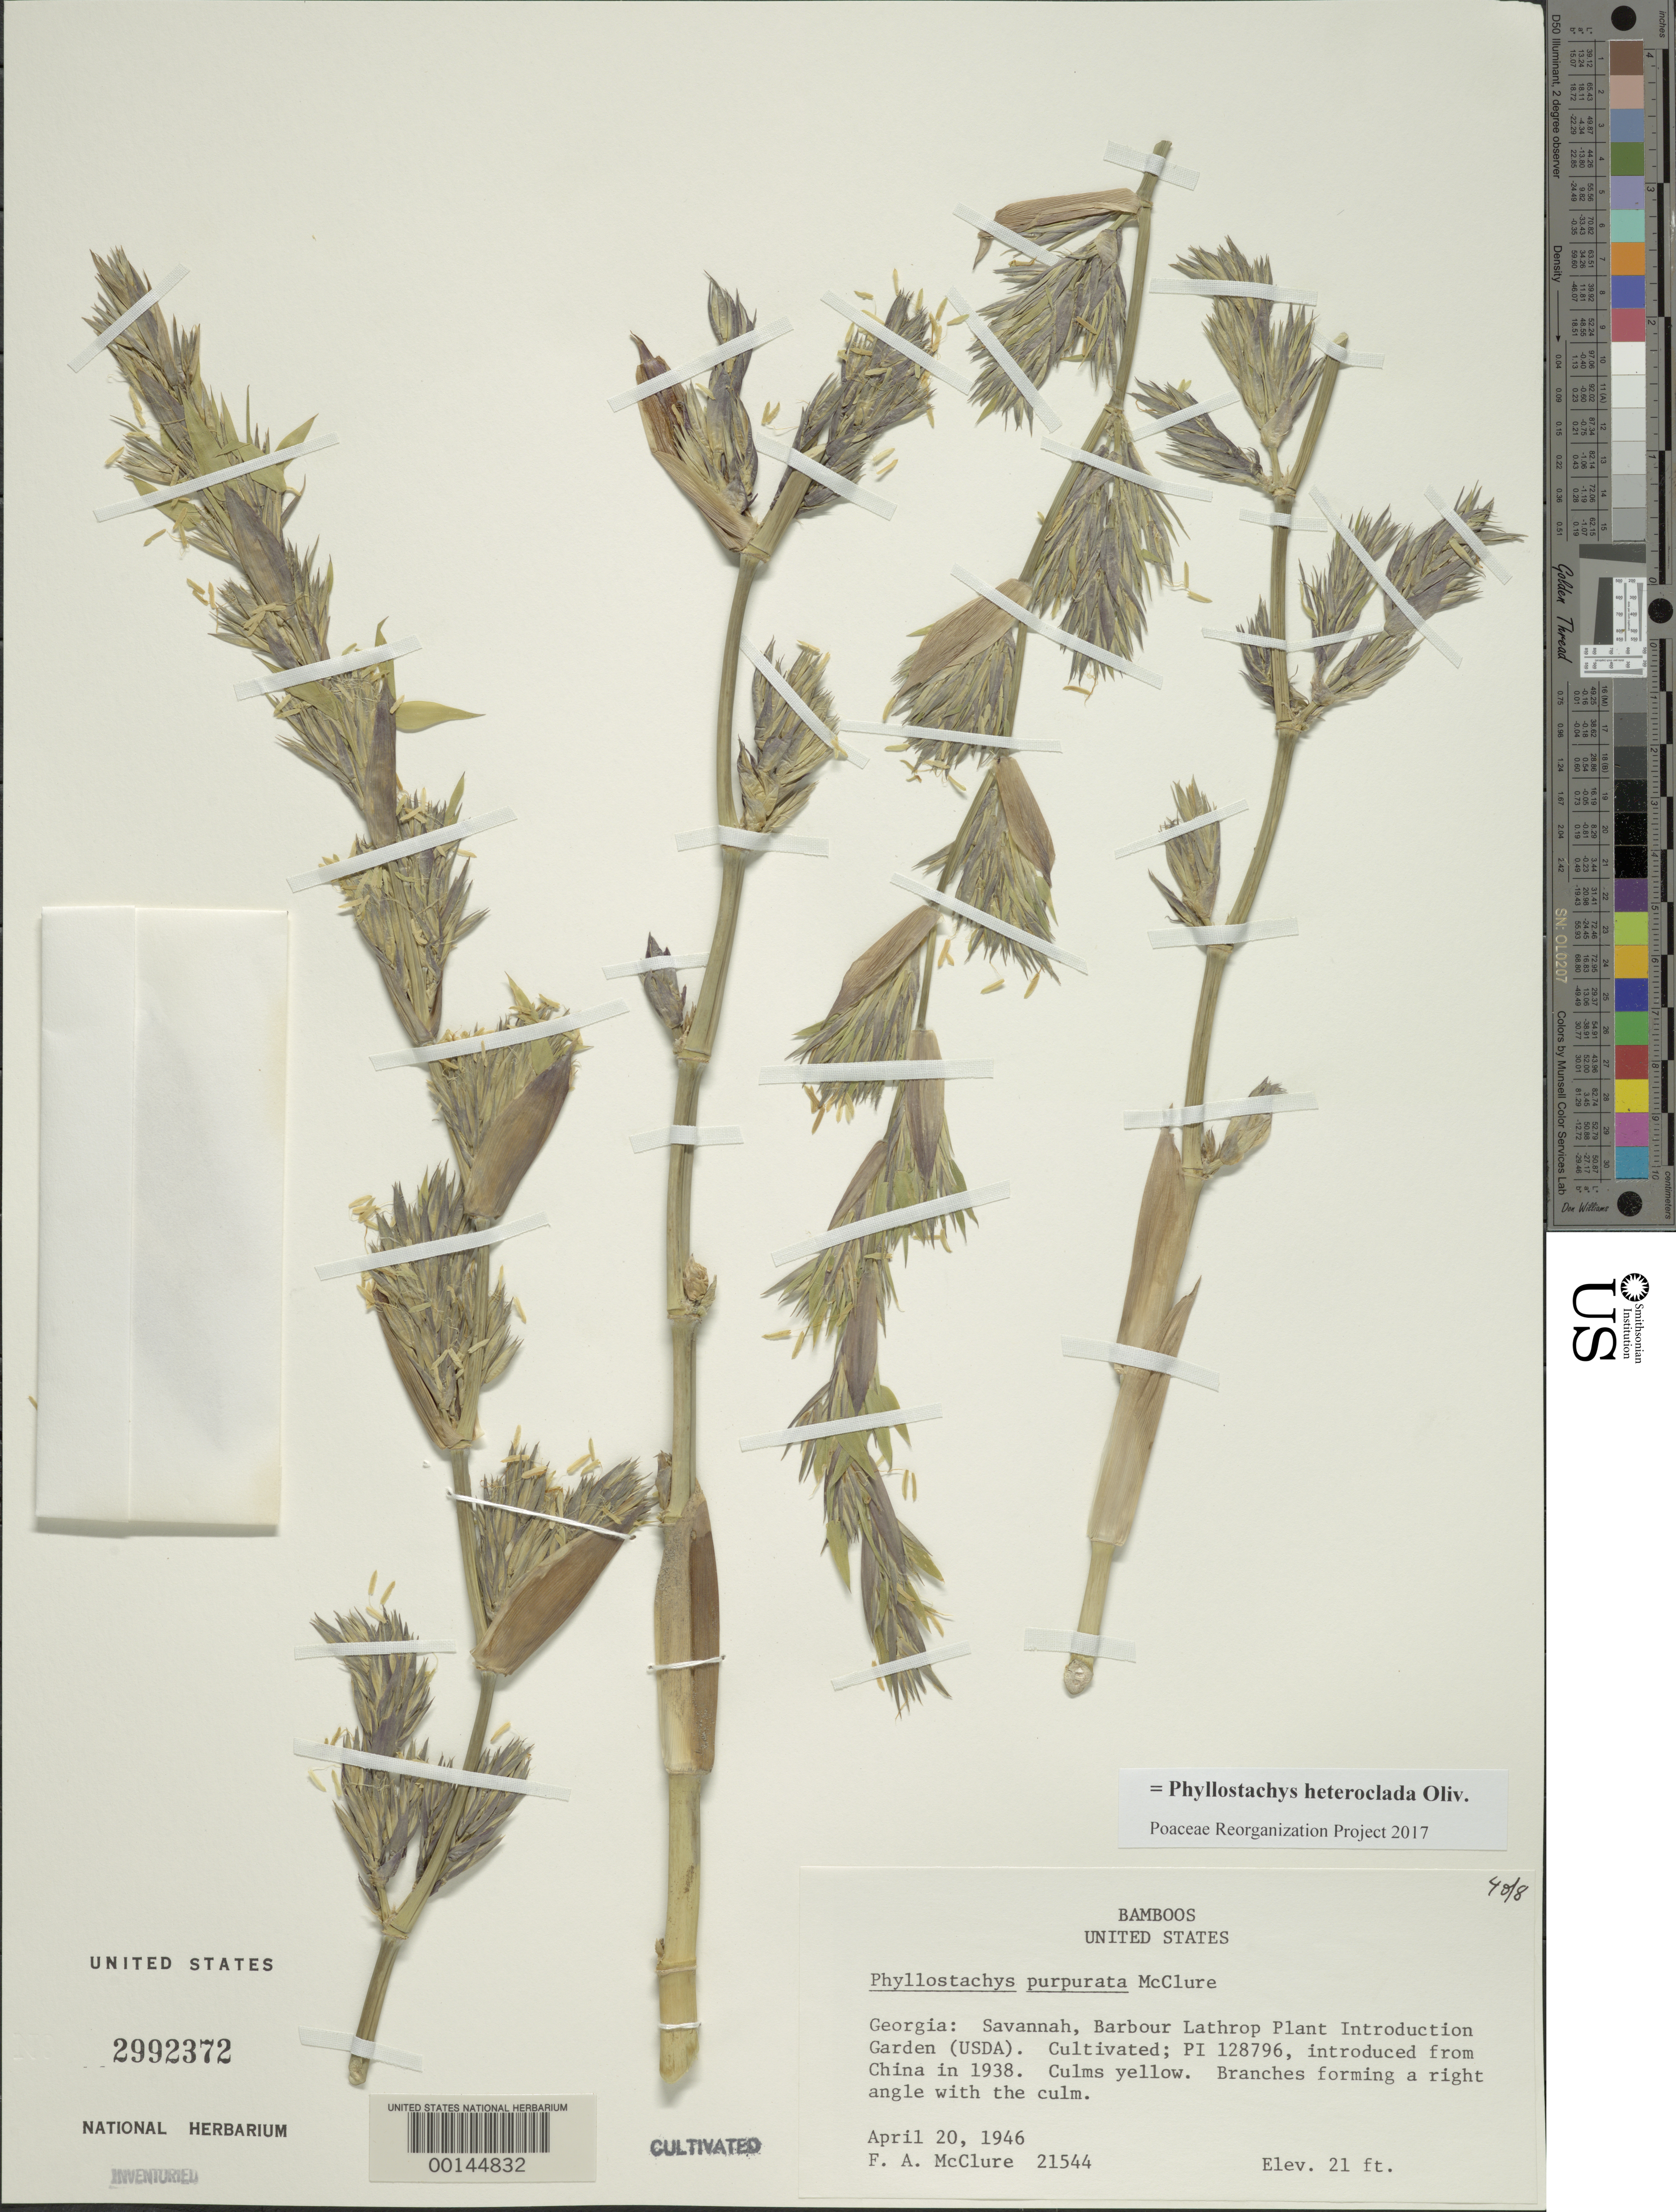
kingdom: Plantae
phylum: Tracheophyta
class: Liliopsida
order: Poales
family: Poaceae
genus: Phyllostachys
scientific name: Phyllostachys heteroclada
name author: Oliv.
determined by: Poaceae Reorganization Project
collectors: F. A. McClure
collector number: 21544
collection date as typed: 20 Apr 1946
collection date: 1946-04-20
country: United States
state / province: Georgia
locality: Savannah, barbour lathrop p.i. garden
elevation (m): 6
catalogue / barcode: US 2992372